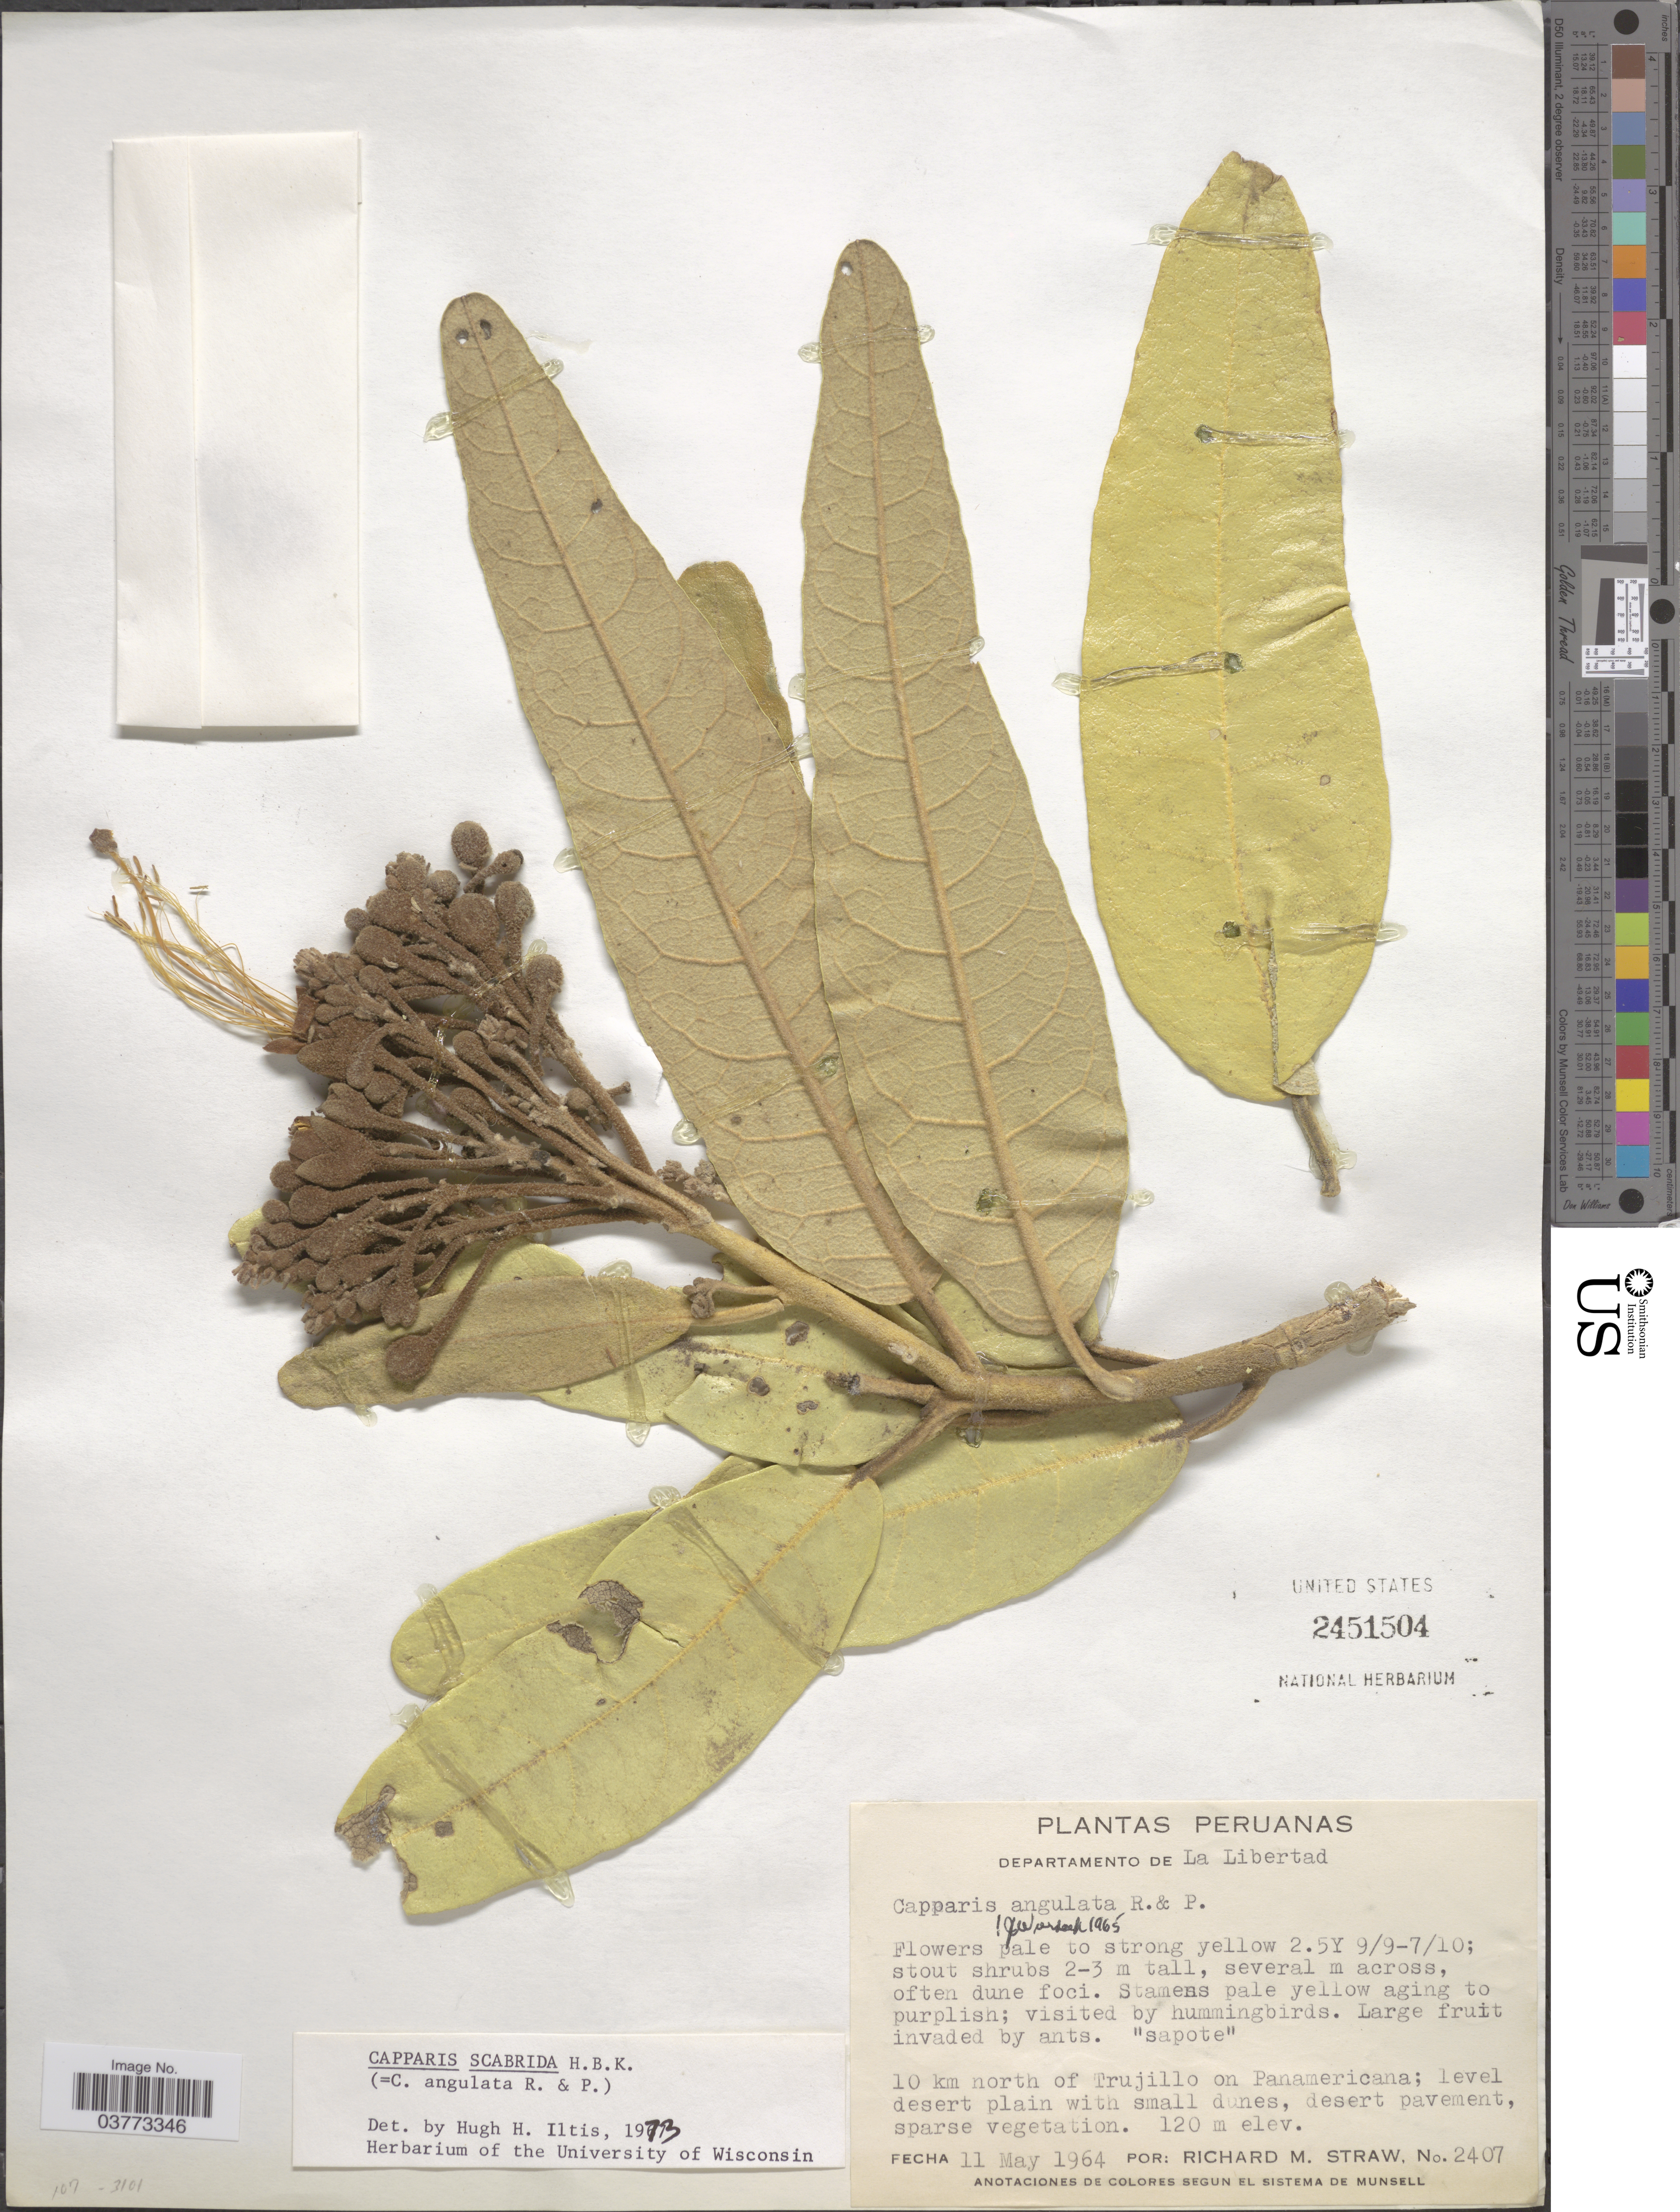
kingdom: Plantae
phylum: Tracheophyta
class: Magnoliopsida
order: Brassicales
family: Capparaceae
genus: Colicodendron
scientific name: Colicodendron angulatum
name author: (Ruiz & Pav. ex DC.) Hutch.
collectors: R. M. Straw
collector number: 2407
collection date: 1964-05-11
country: Peru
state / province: La Libertad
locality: Departamento de La Libertad. 10 km north of Trujillo on Panamericana.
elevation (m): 120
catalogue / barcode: US 2451504